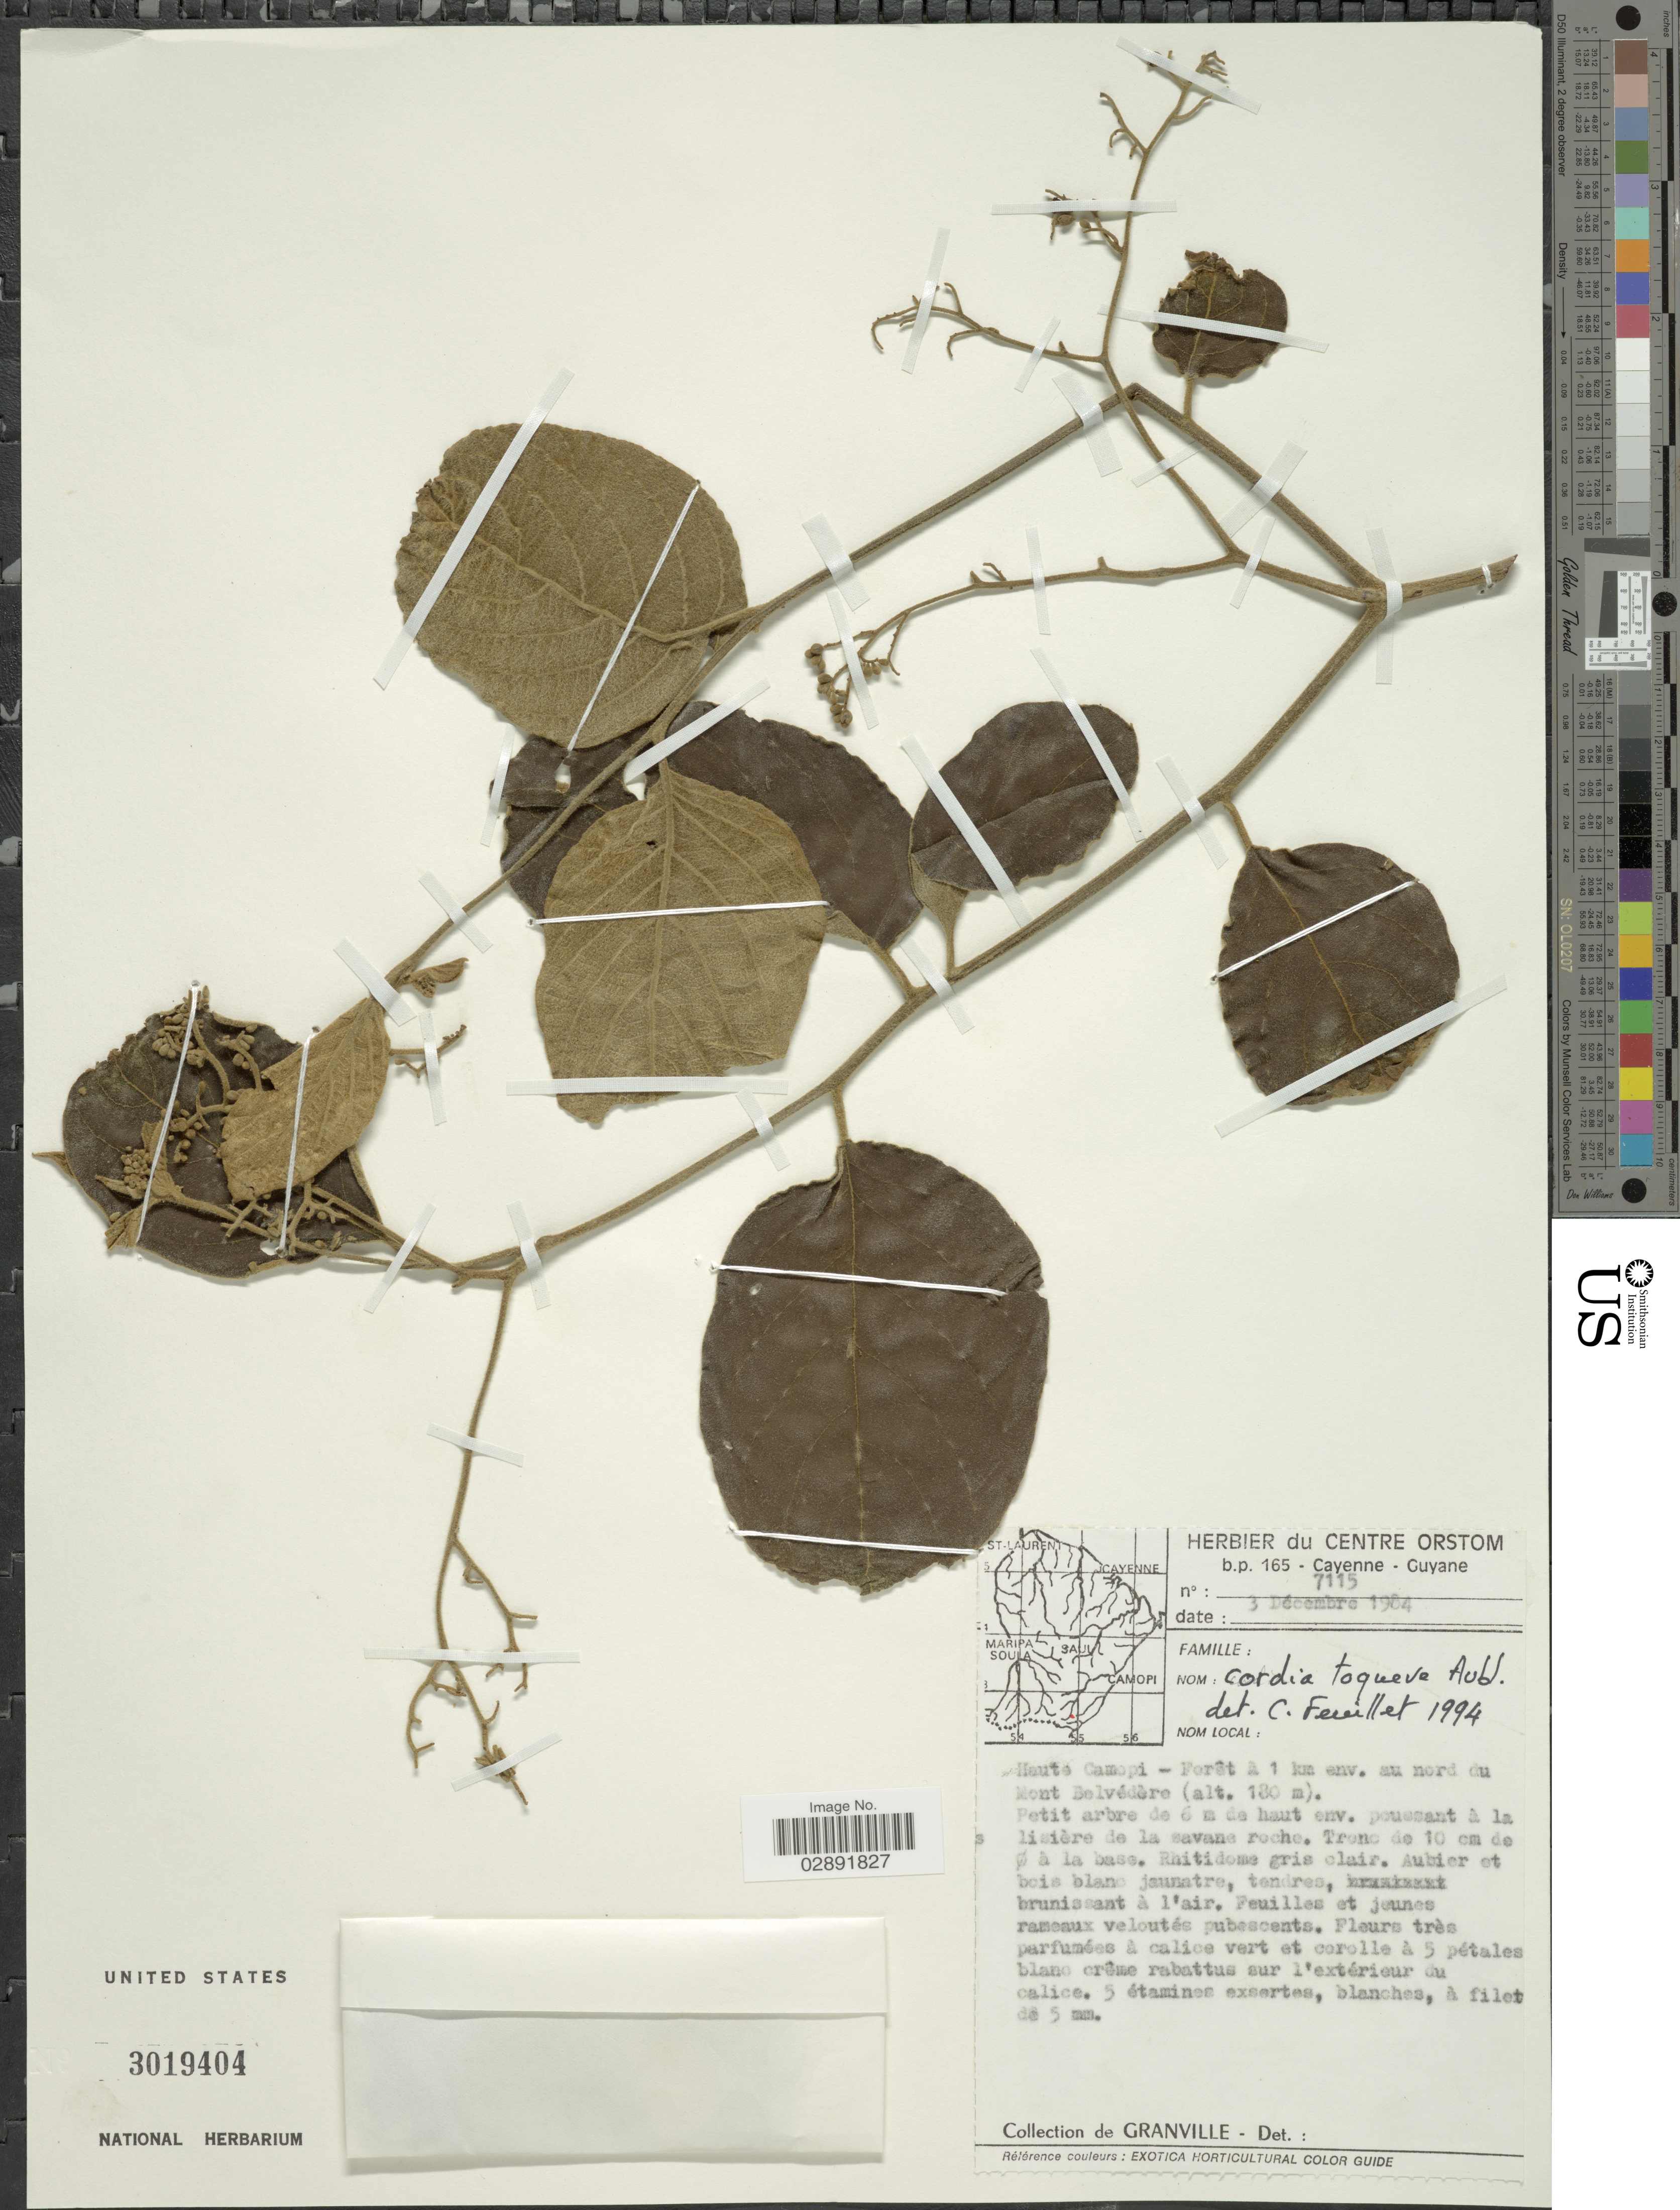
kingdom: Plantae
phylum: Tracheophyta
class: Magnoliopsida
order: Boraginales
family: Cordiaceae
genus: Cordia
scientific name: Cordia toqueve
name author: Aubl.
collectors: Granville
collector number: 7115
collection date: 1984-12-03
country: Guyana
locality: Haute Camopi - Forêt à 1 km env. au nord du Mont Belvédère.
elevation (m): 180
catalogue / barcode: US 3019404